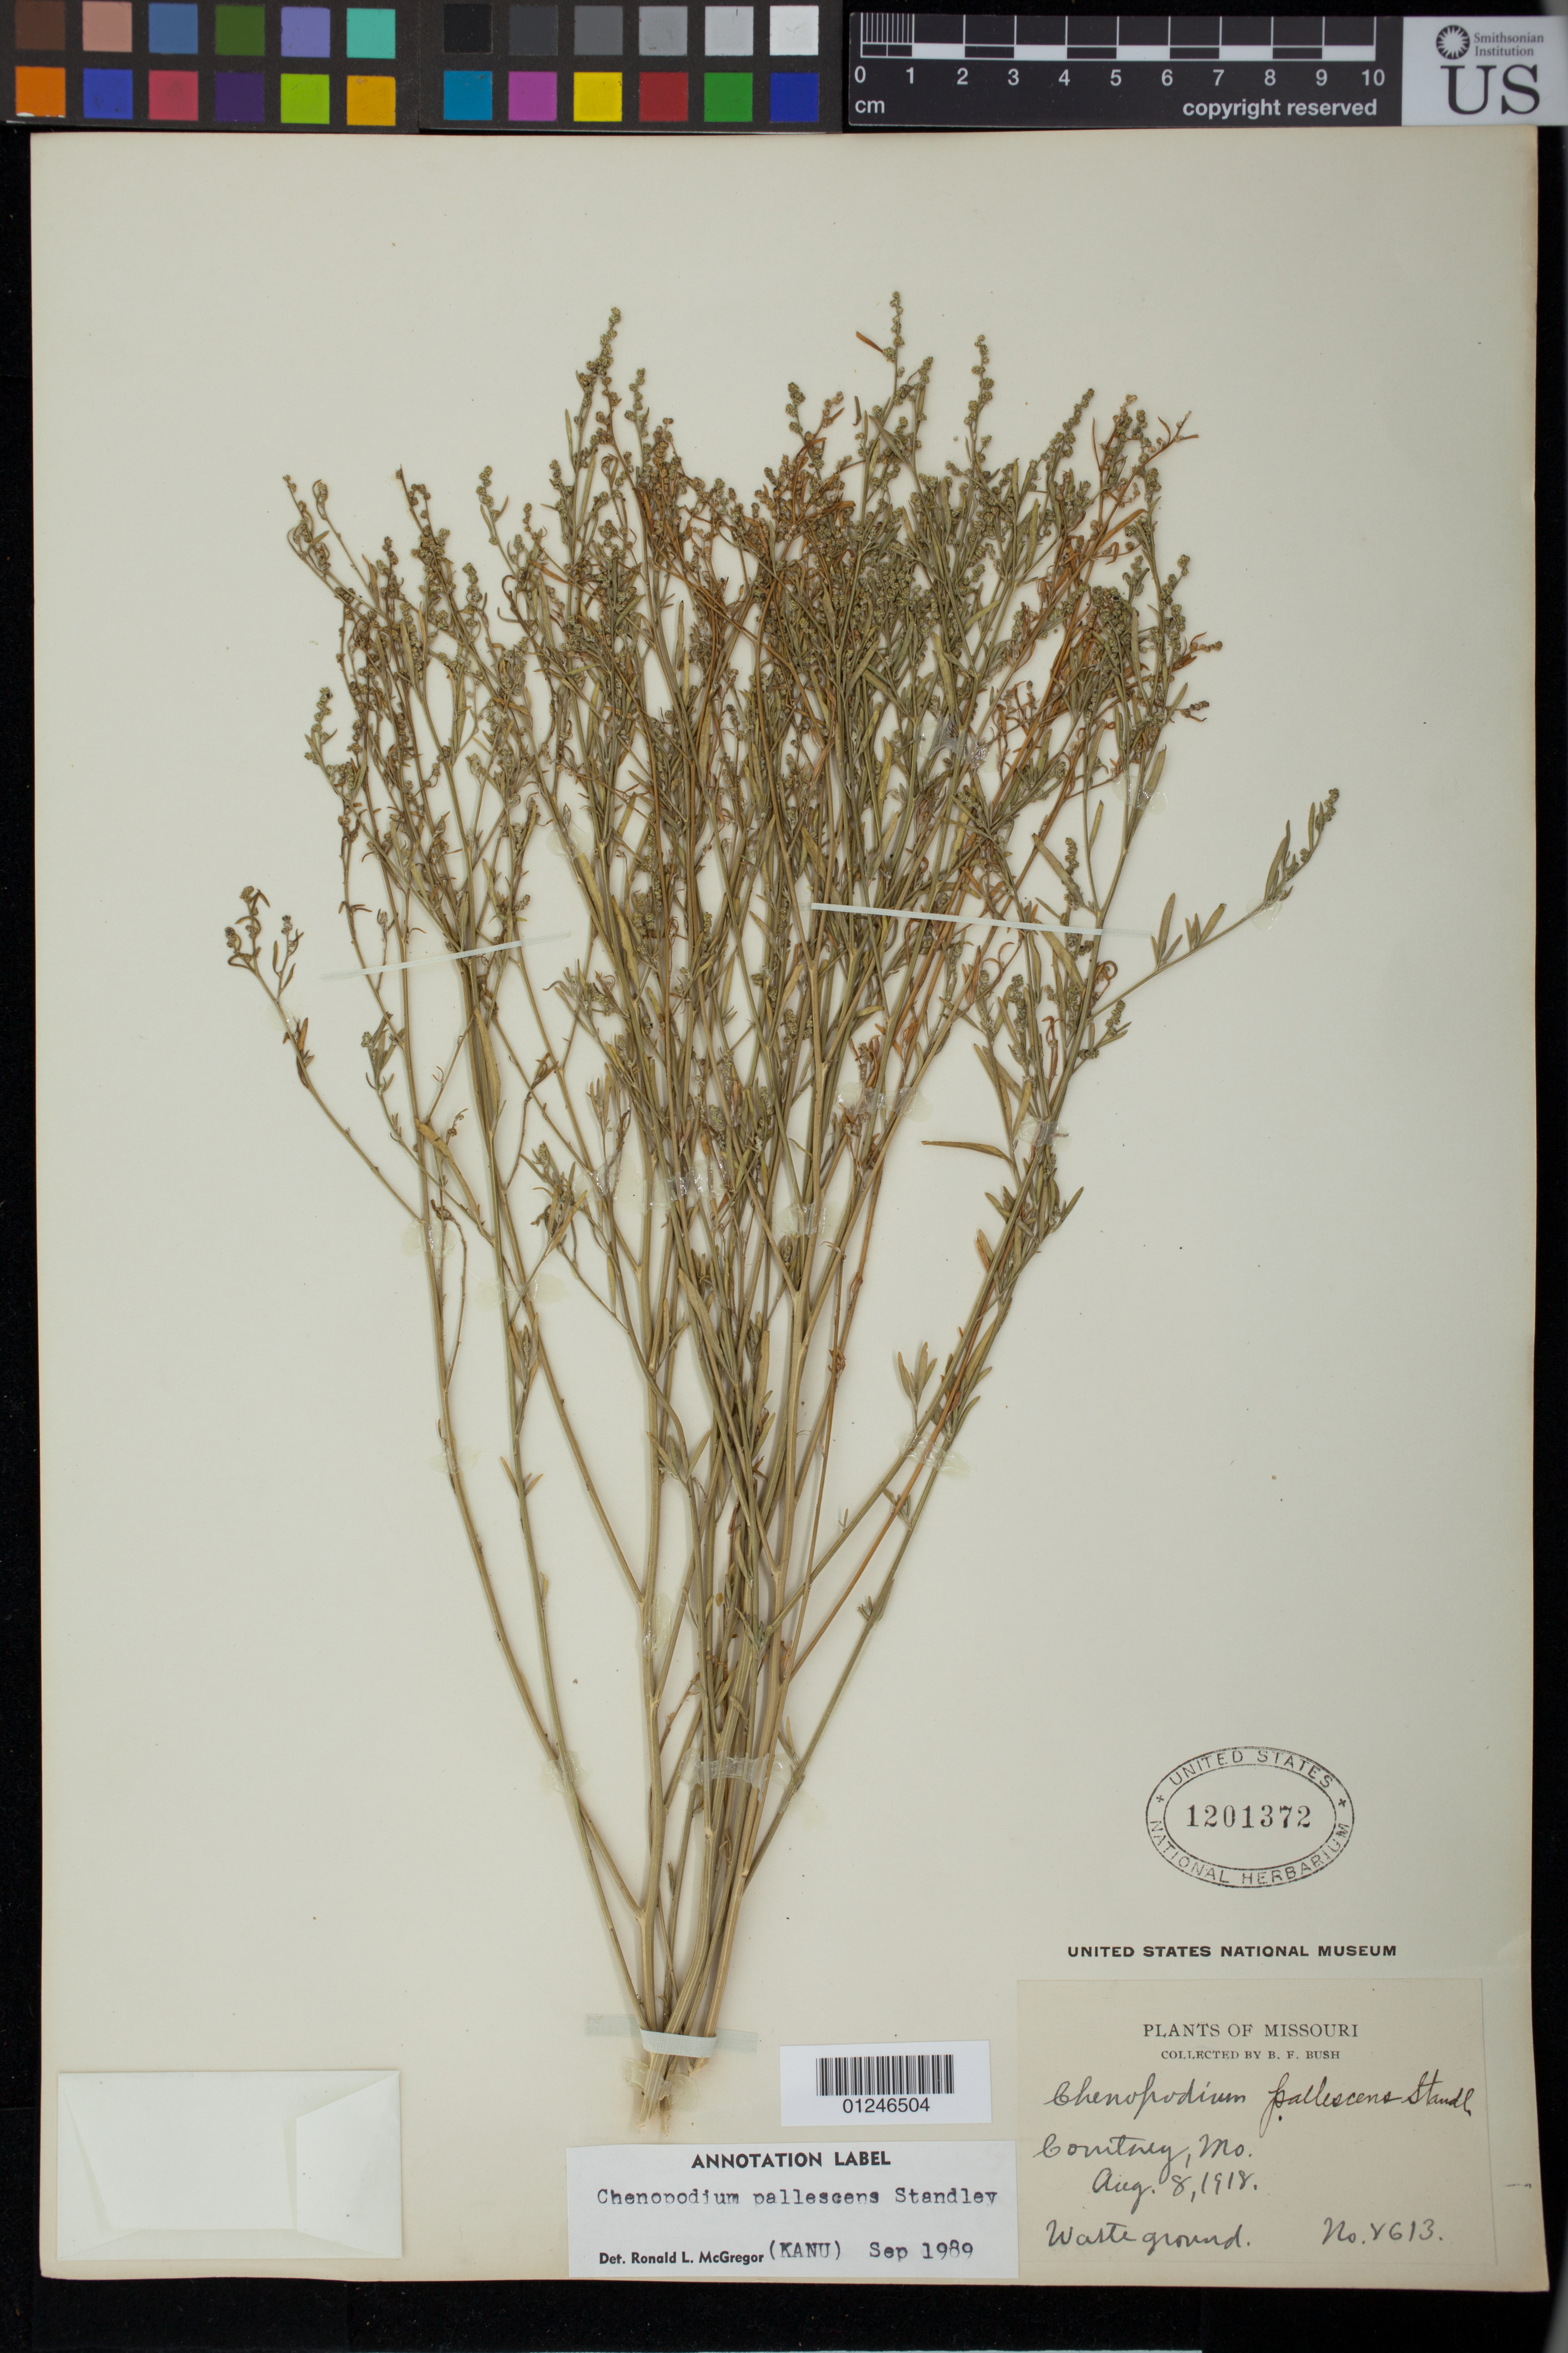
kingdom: Plantae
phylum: Tracheophyta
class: Magnoliopsida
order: Caryophyllales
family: Amaranthaceae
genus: Chenopodium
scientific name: Chenopodium pallescens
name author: Standl.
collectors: B. F. Bush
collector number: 2613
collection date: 1921-09-08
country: United States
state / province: Missouri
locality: Sheffield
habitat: Waste ground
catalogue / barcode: US 1201372